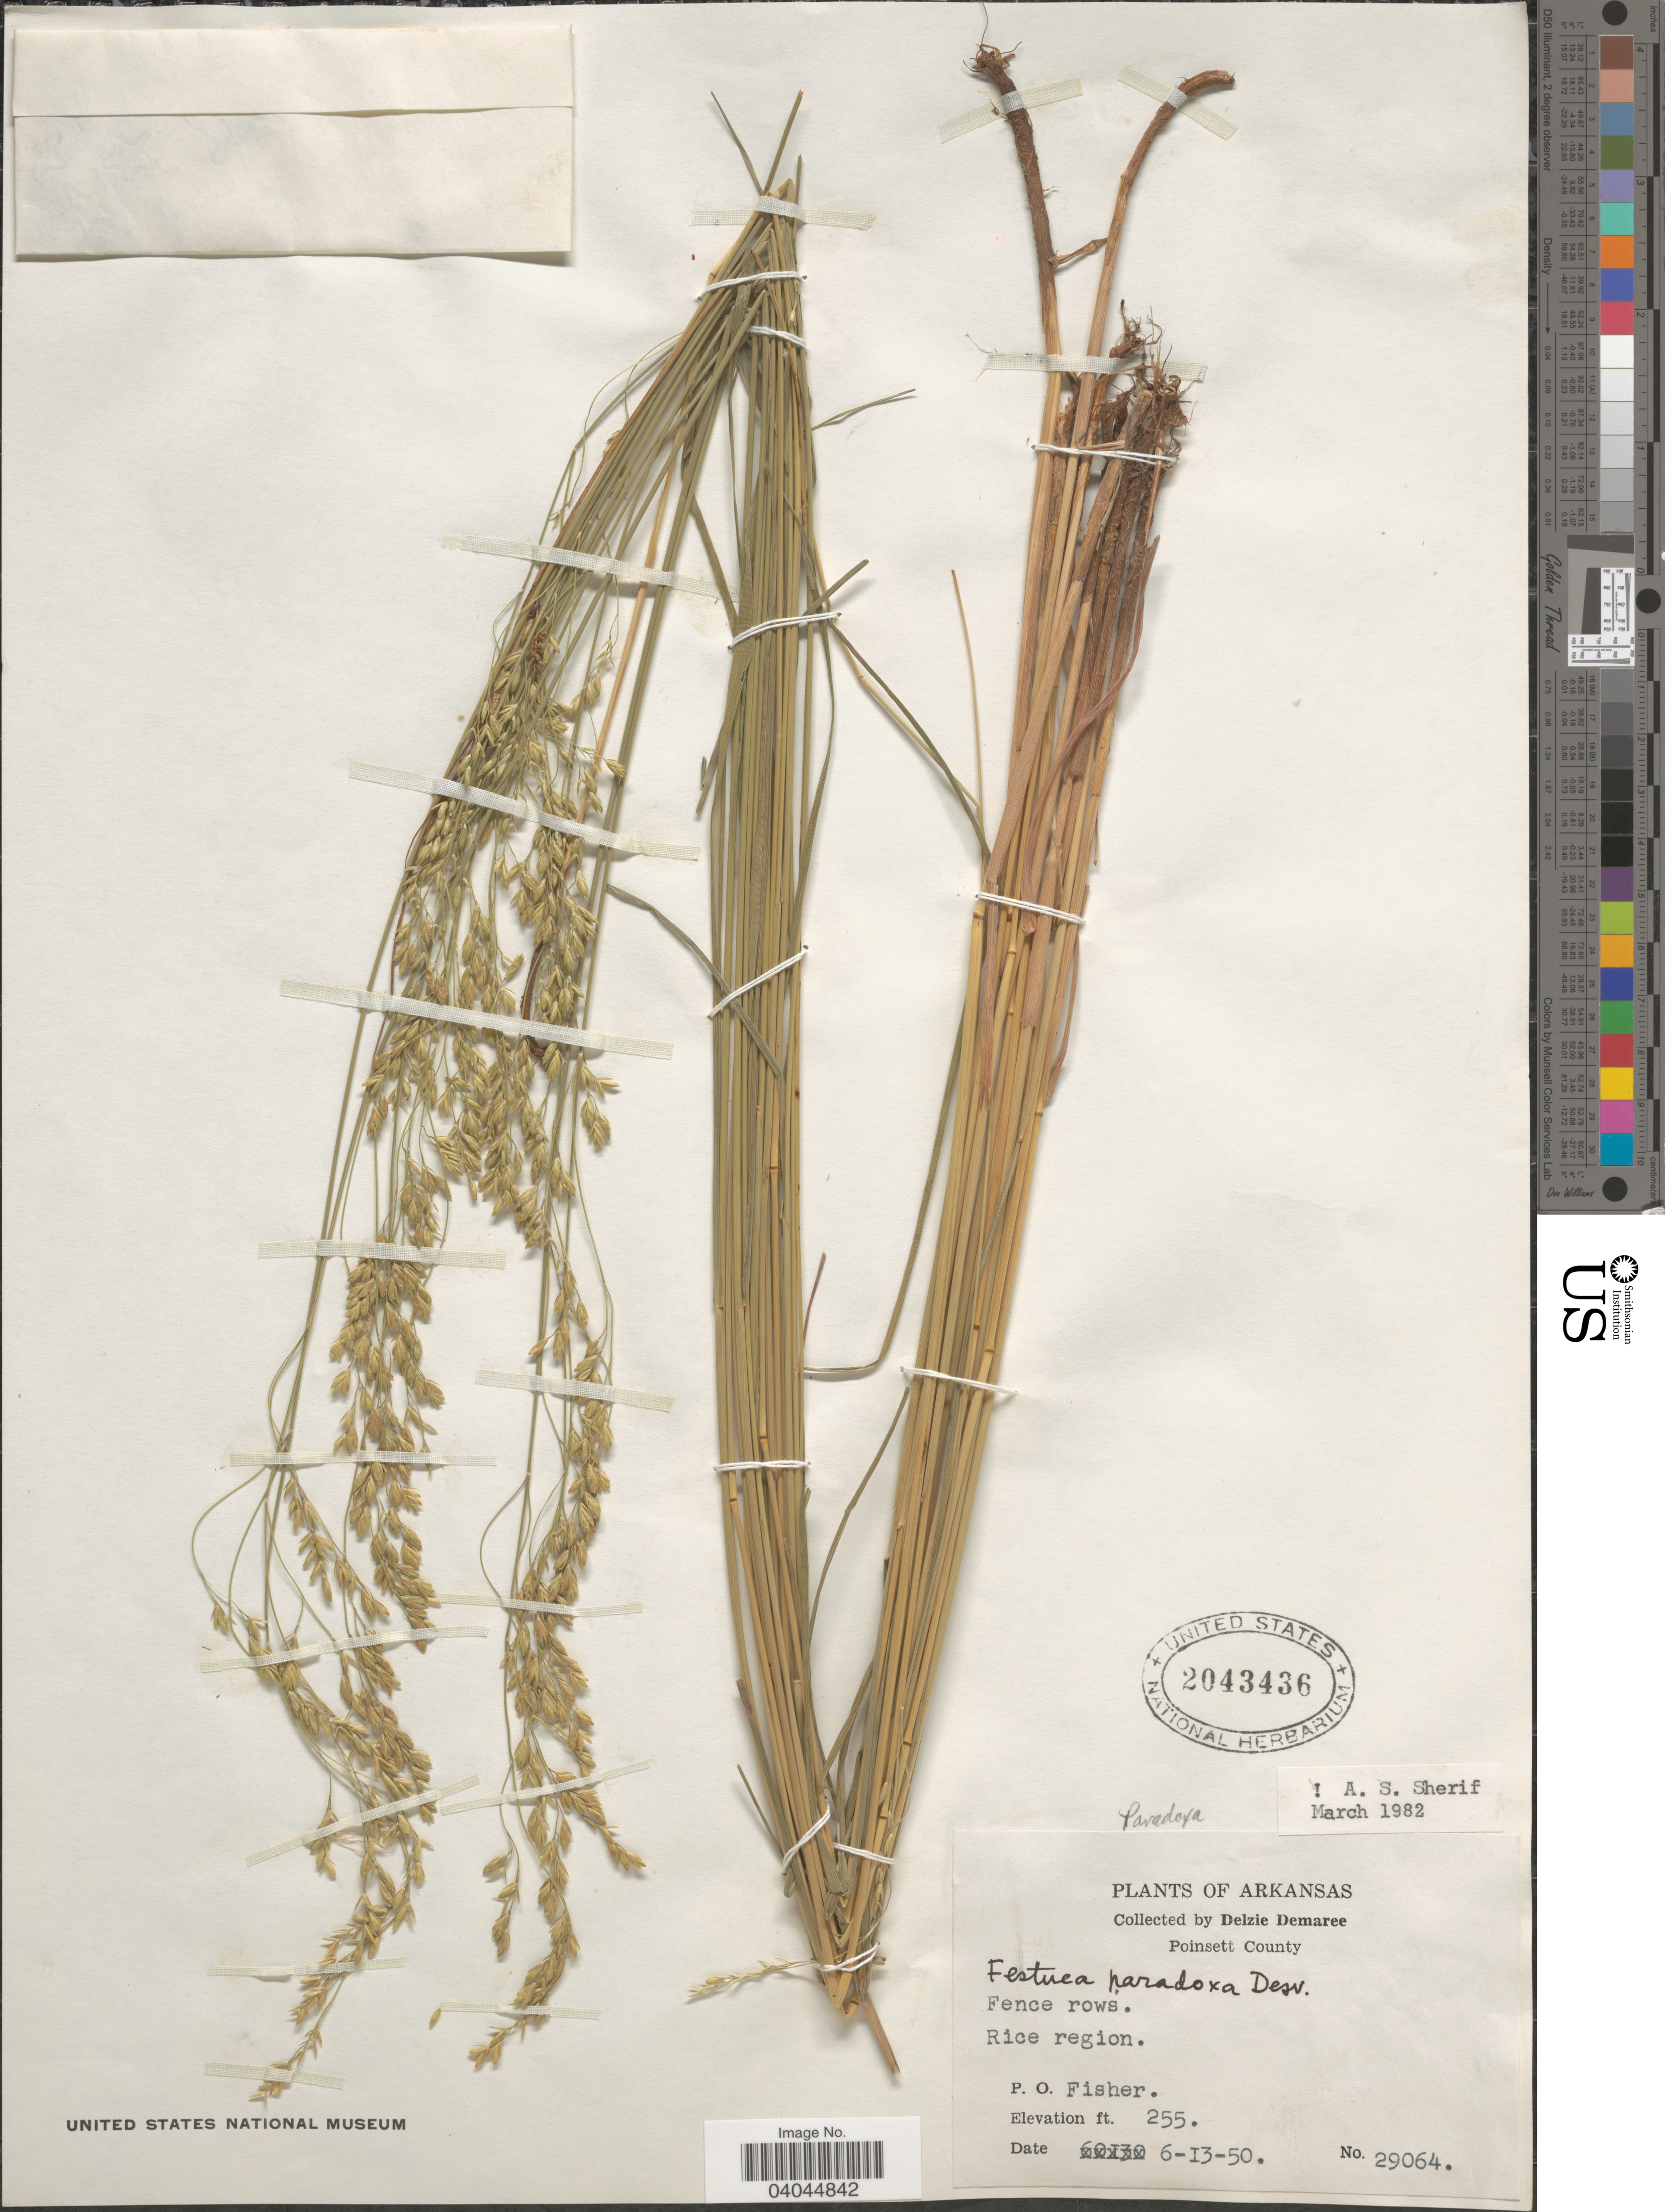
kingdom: Plantae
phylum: Tracheophyta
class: Liliopsida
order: Poales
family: Poaceae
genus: Festuca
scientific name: Festuca paradoxa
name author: Desv.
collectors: D. Demaree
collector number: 29064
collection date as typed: Transcribed d/m/y: 13/6/50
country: United States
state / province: Arkansas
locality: Poinsett County. Rice region. P.O. Fisher.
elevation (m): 78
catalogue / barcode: US 2043436